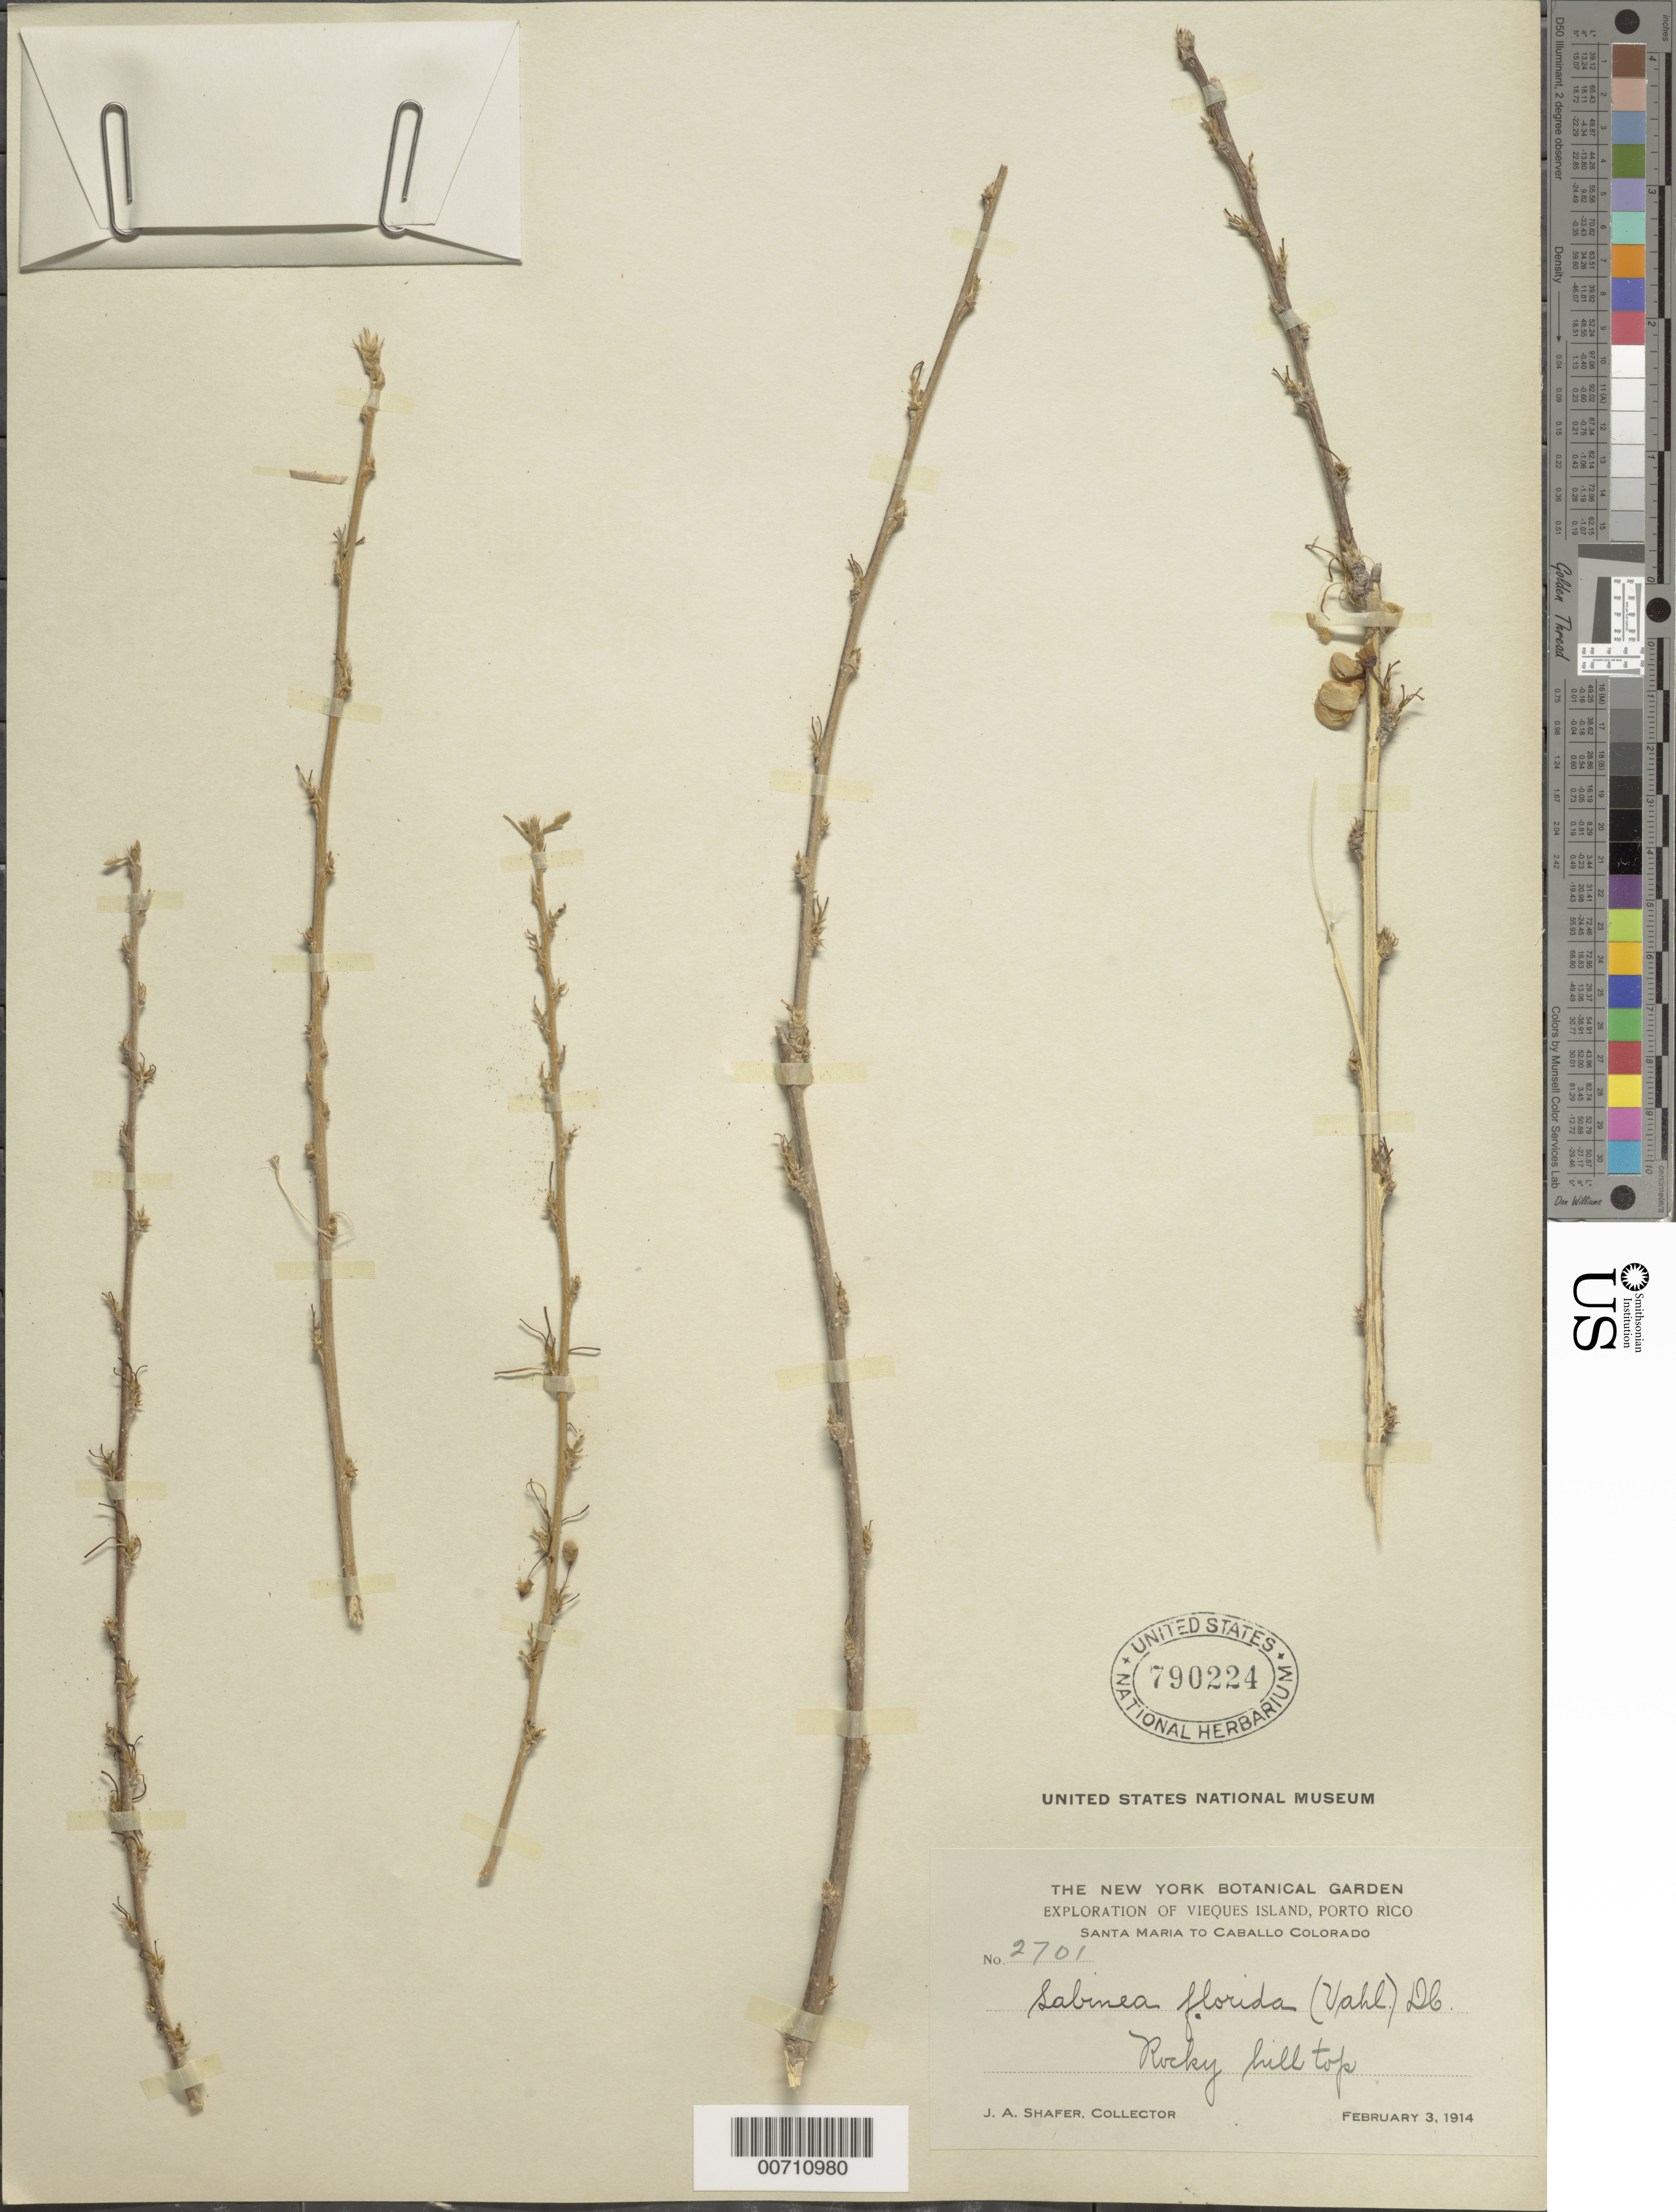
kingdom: Plantae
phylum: Tracheophyta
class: Magnoliopsida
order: Fabales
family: Fabaceae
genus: Poitea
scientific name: Poitea florida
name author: (Vahl) Lavin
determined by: Strong, Mark T., (BOT), Smithsonian Institution - National Museum of Natural History (UNITED STATES)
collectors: J. A. Shafer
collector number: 2701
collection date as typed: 03 Feb 1914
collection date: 1914-02-03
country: Puerto Rico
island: Vieques Island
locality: Santa Maria to Caballo Colorado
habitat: Rocky hill top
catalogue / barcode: US 790224